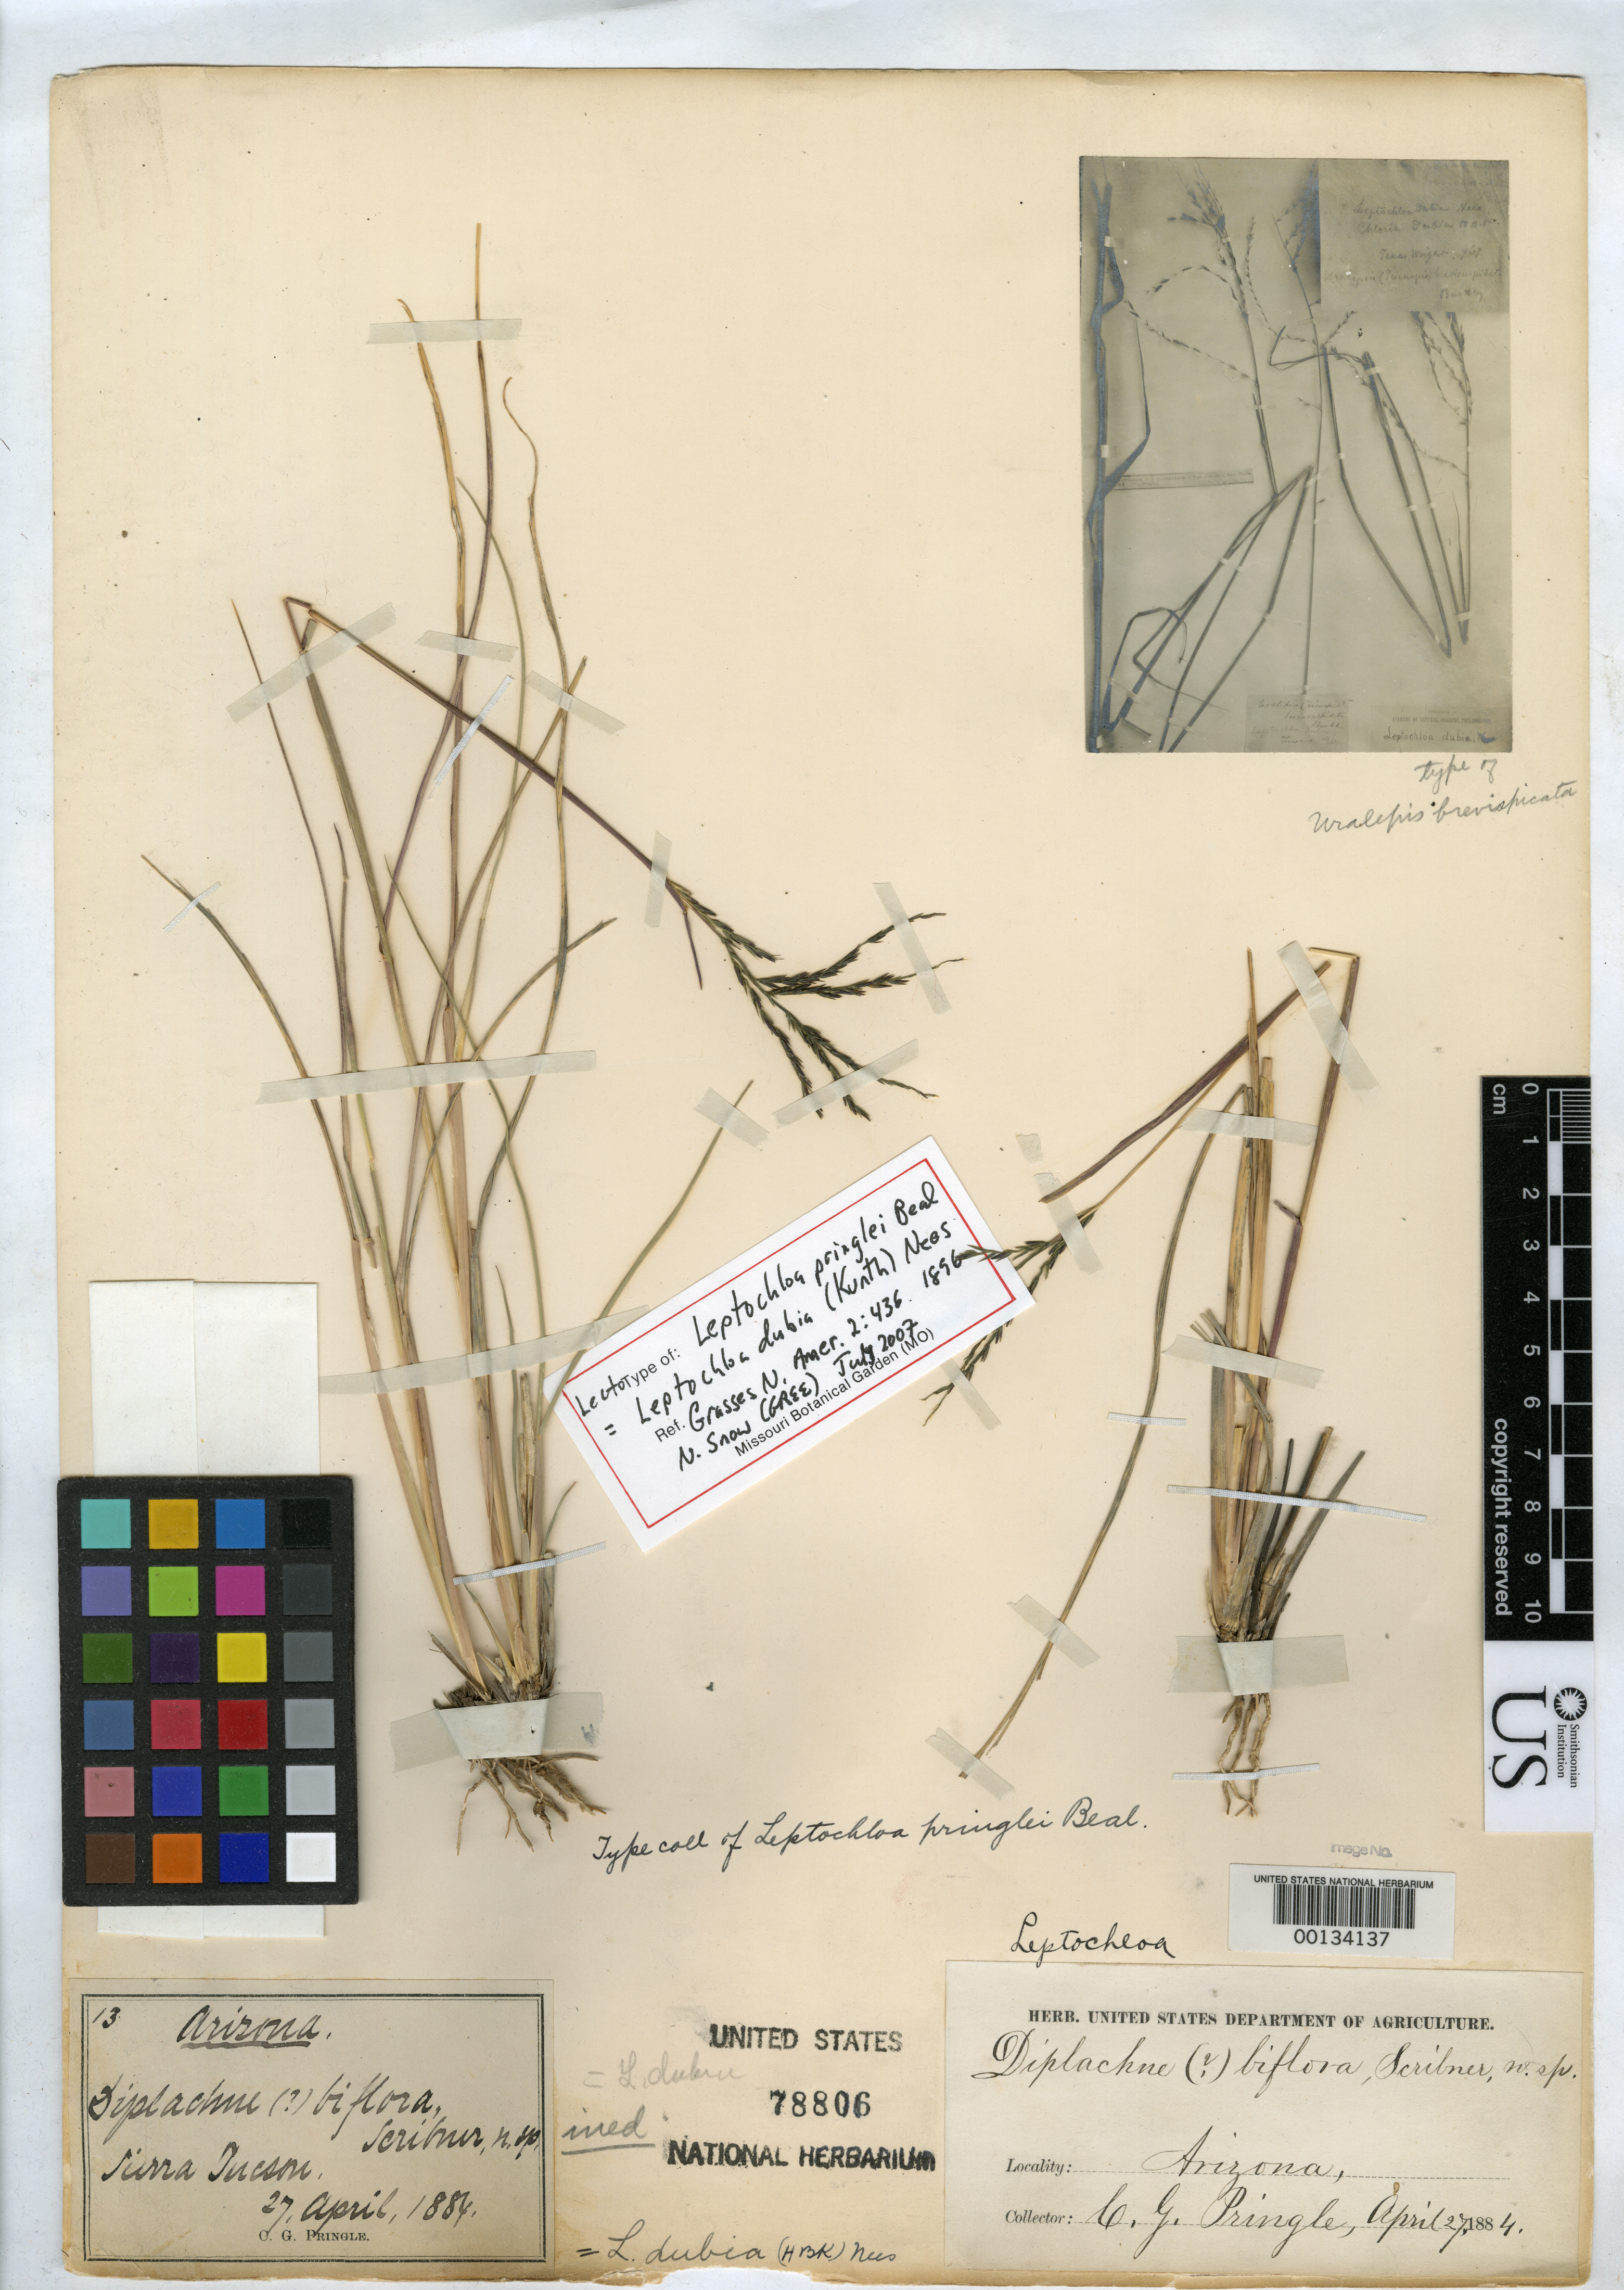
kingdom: Plantae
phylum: Tracheophyta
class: Liliopsida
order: Poales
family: Poaceae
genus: Leptochloa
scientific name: Leptochloa pringlei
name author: W.J. Beal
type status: Isotype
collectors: C. G. Pringle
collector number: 13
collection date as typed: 27 Apr 1884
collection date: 1884-04-27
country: United States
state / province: Arizona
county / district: Pima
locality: Sierra Tucson.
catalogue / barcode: US 78806